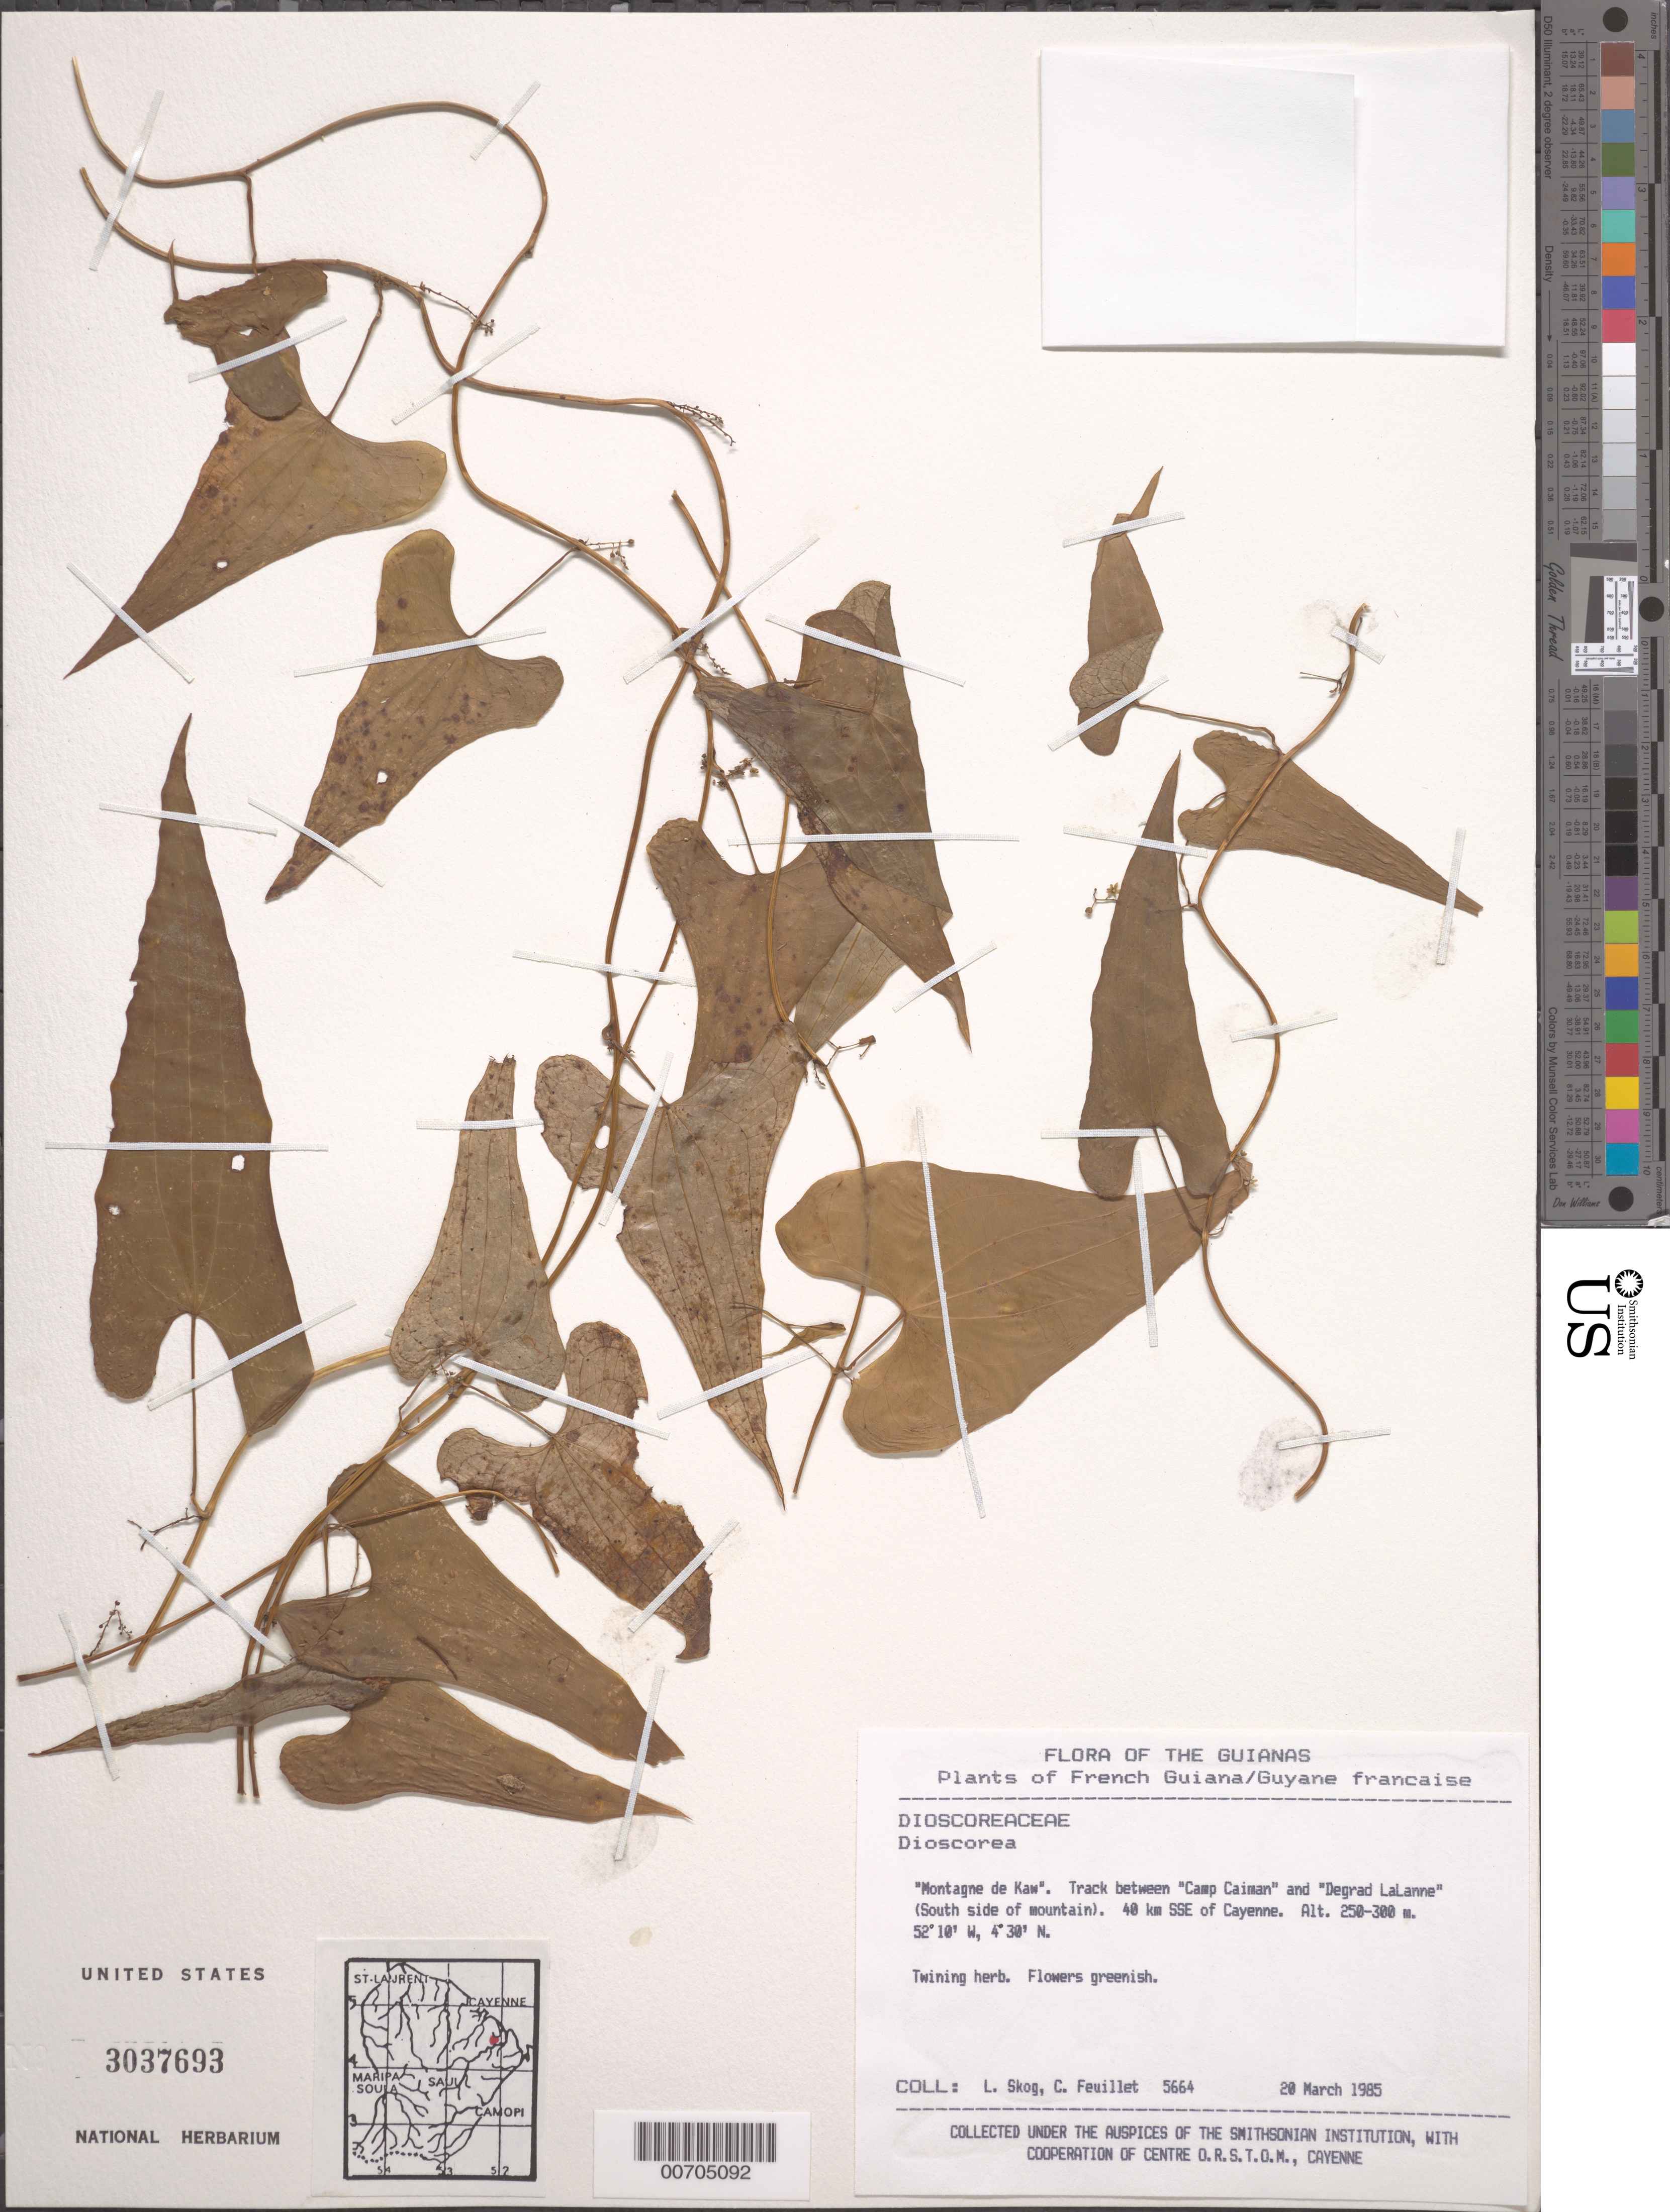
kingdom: Plantae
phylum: Tracheophyta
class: Liliopsida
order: Dioscoreales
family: Dioscoreaceae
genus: Dioscorea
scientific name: Dioscorea sp.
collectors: L. E. Skog, C. Feuillet & G. Cremers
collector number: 5664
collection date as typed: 20 March 1985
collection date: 1985-03-20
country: French Guiana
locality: Montagne de Kaw, south side. Track between Camp Caiman and Degrad LaLanne, 40 km SSE of Cayenne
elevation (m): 250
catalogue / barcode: US 3037693